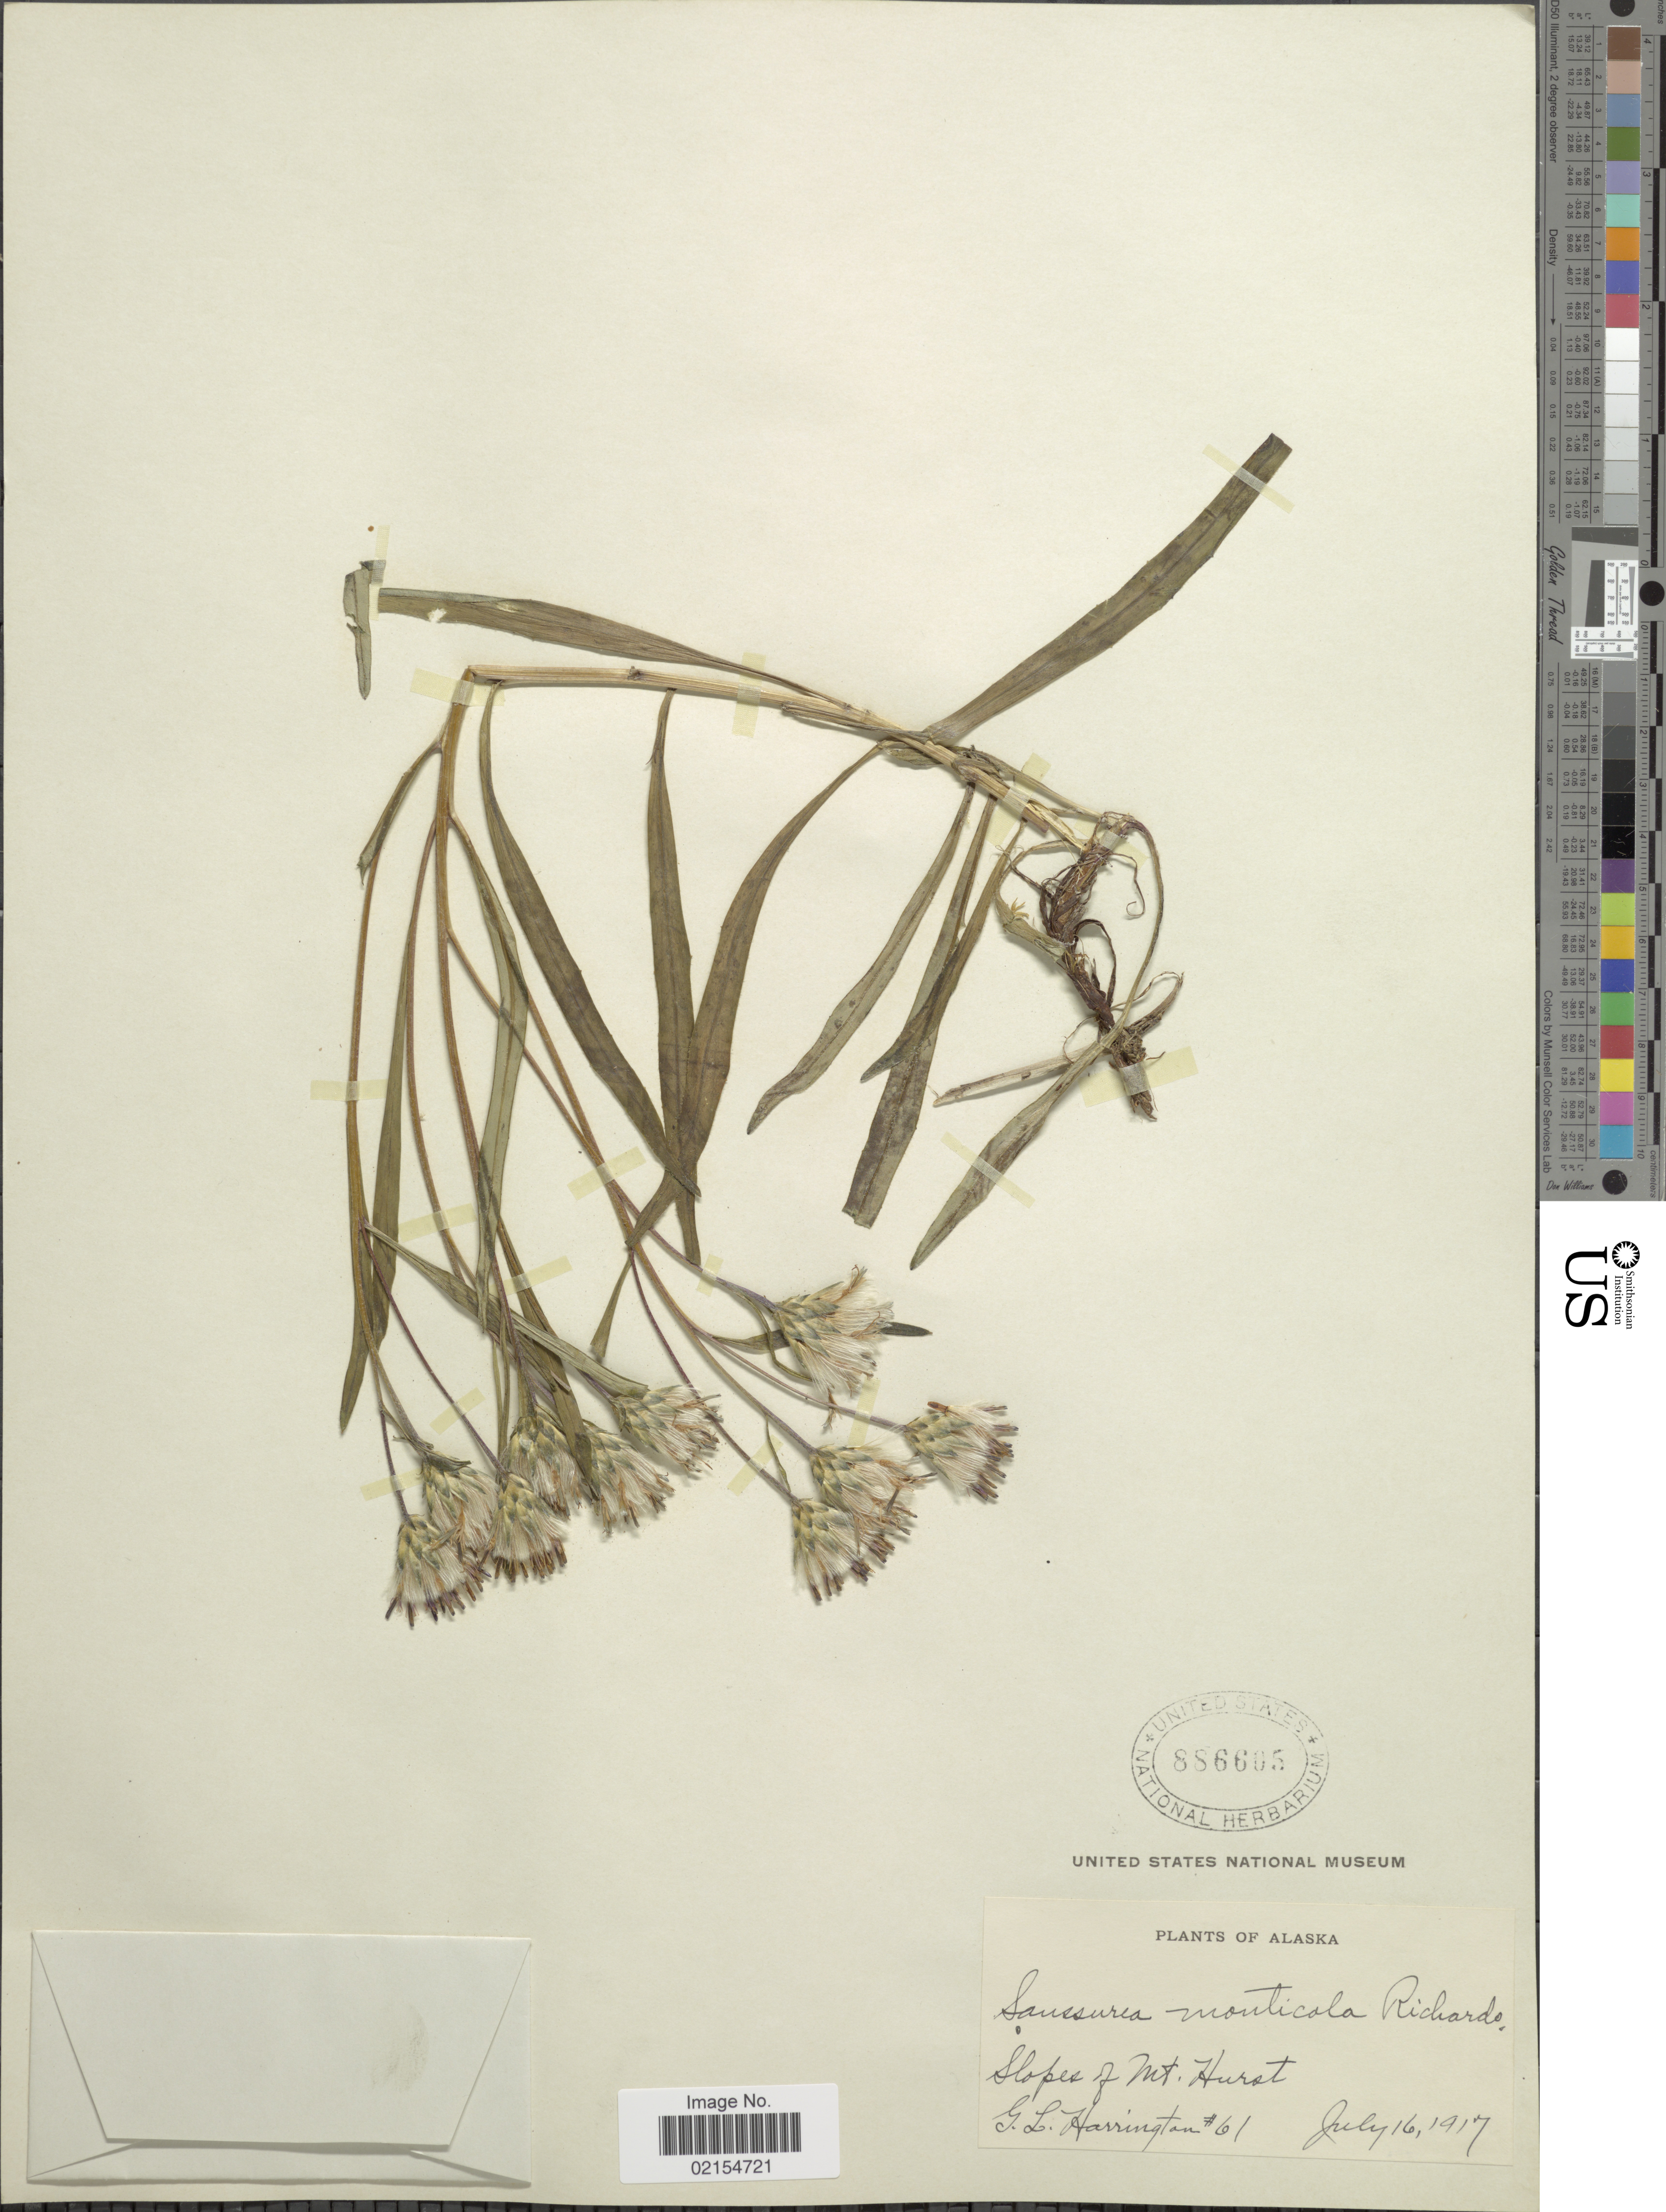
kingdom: Plantae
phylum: Tracheophyta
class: Magnoliopsida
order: Asterales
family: Asteraceae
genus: Saussurea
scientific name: Saussurea angustifolia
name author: (L.) DC.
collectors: G. Harrington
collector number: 61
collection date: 1917-07-16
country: United States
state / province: Alaska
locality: Slopes of Mt. Hurst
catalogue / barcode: US 886605